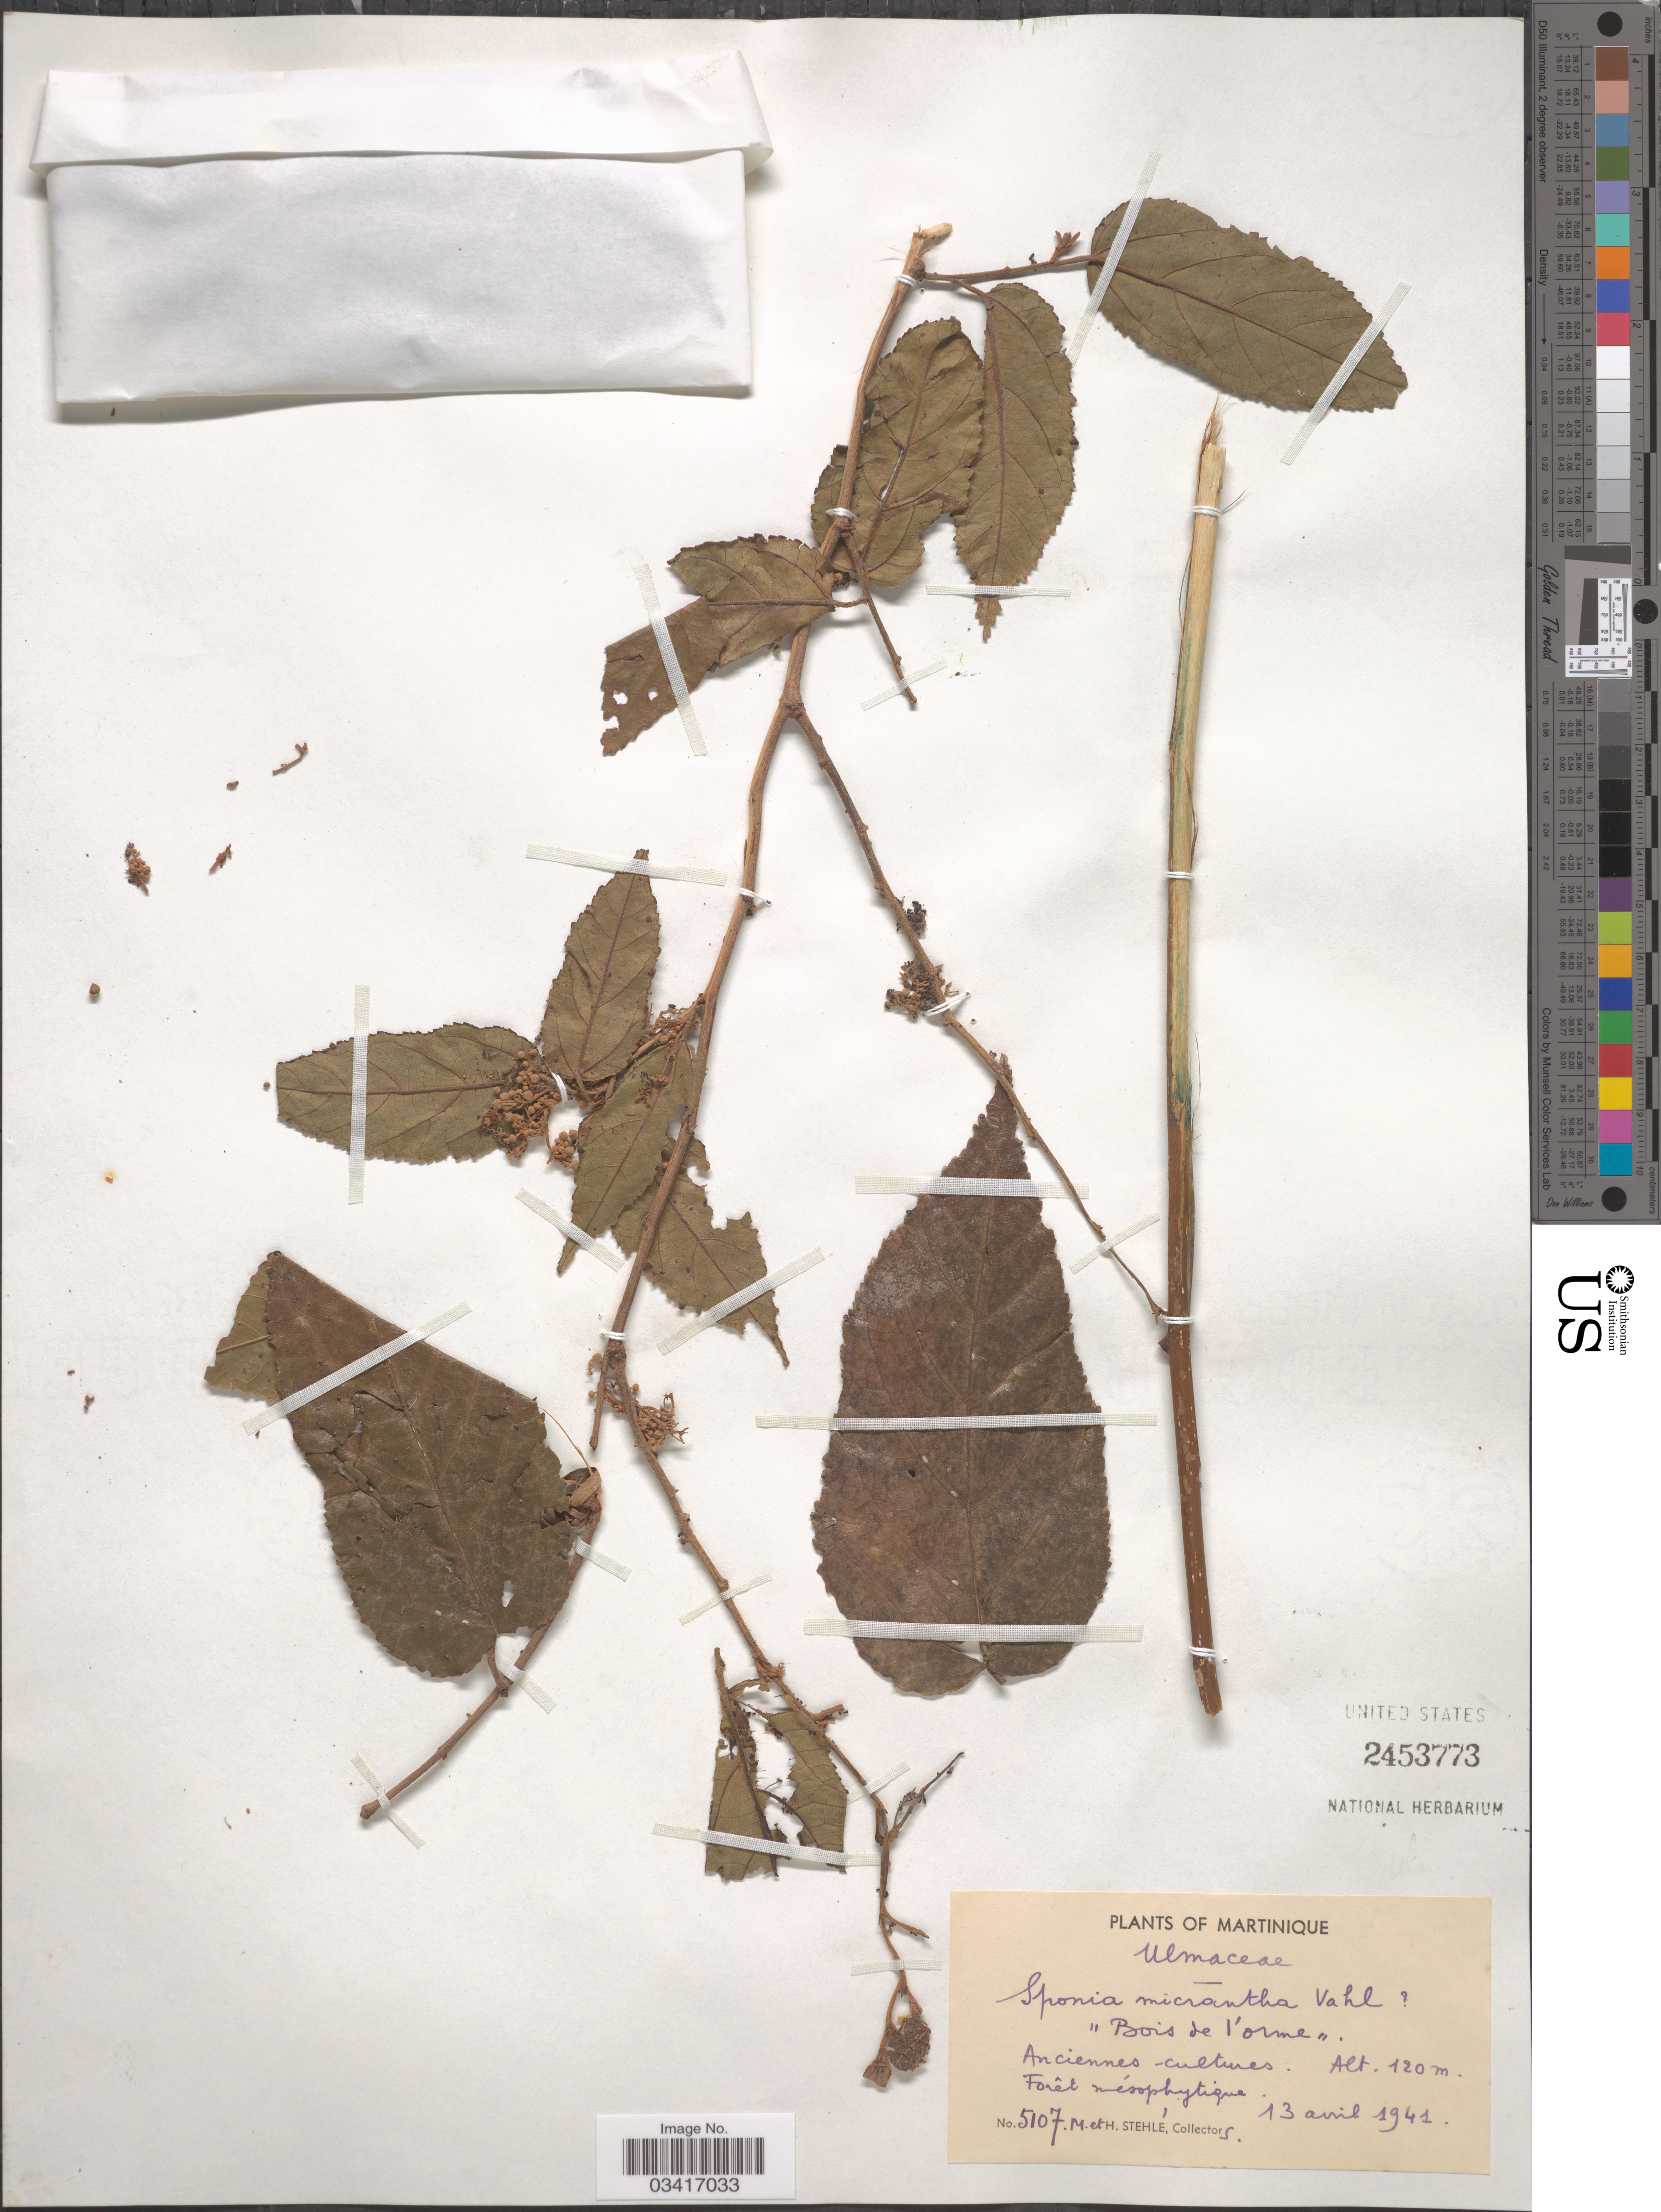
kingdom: Plantae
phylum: Tracheophyta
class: Magnoliopsida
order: Rosales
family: Cannabaceae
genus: Trema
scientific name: Trema micranthum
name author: (L.) Blume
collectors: M. Stehlé & H. Stehlé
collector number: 5107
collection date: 1941-04-13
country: Martinique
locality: Bois de l'orme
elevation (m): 120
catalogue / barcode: US 2453773